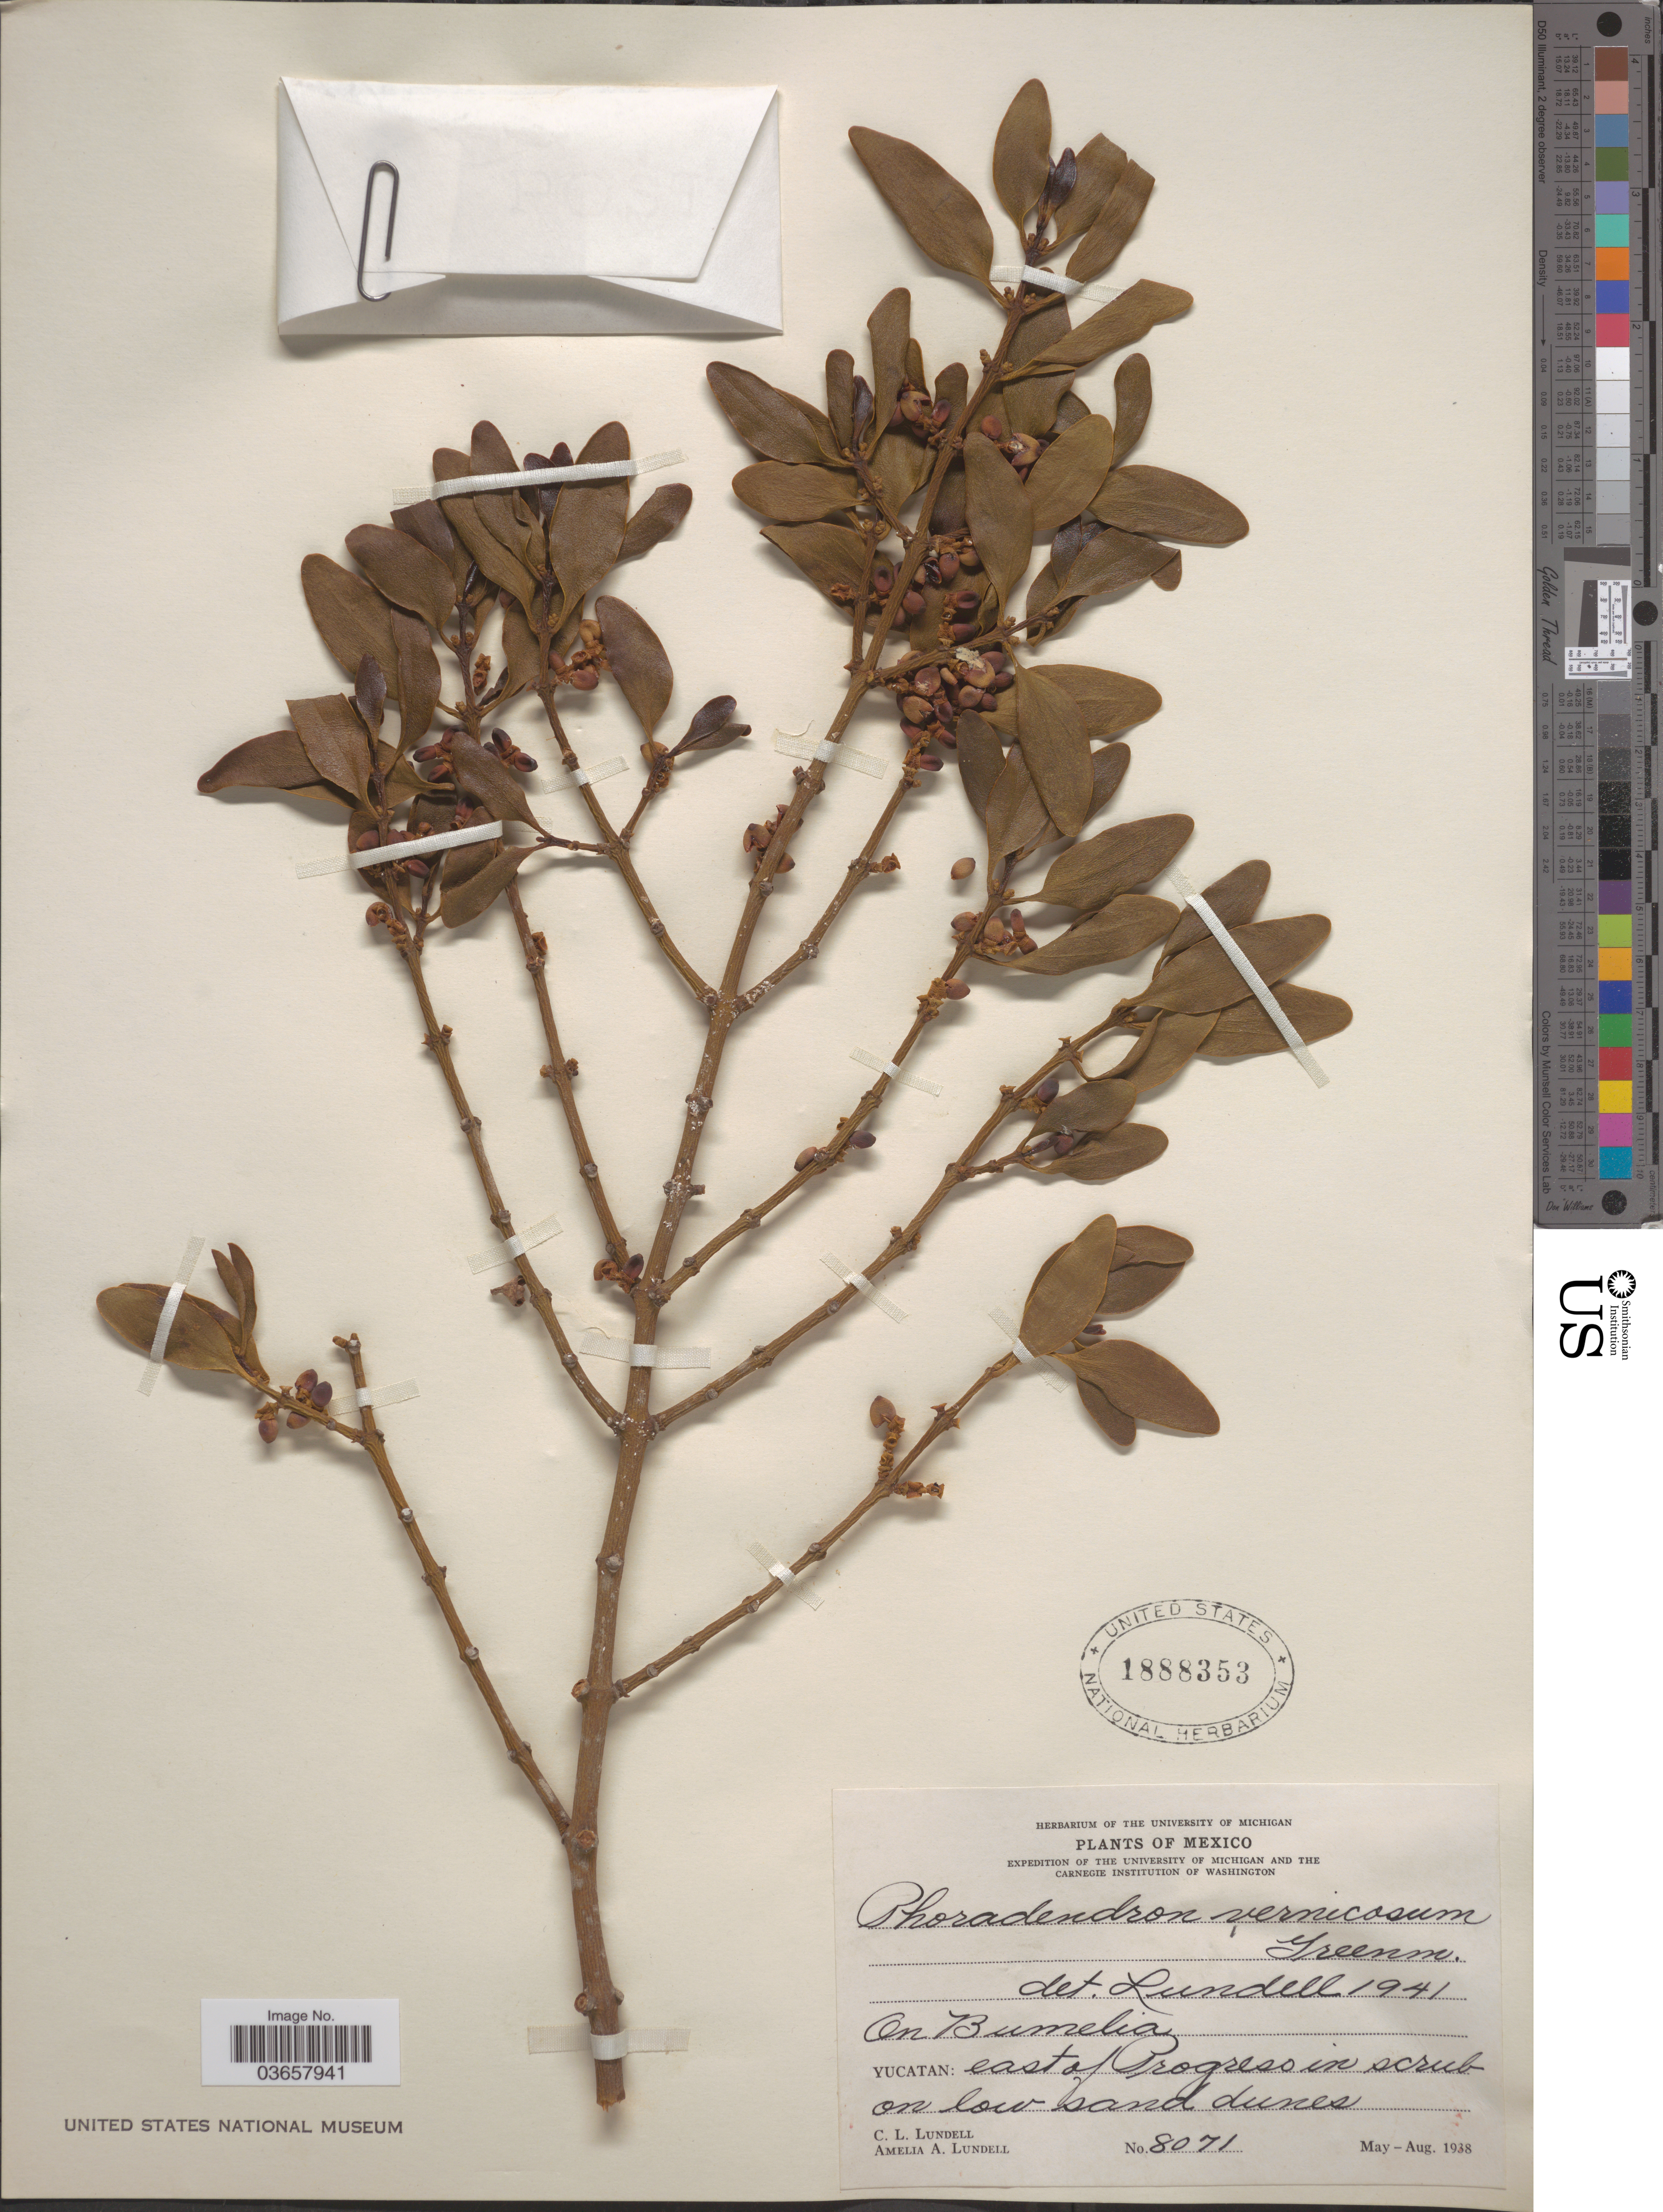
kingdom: Plantae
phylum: Tracheophyta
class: Magnoliopsida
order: Santalales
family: Viscaceae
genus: Phoradendron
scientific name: Phoradendron vernicosum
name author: Greenm.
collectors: C. L. Lundell & A. A. Lundell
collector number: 8071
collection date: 1938-05/1938-08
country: Mexico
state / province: Yucatán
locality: East of Progress in scrub on low band dunes.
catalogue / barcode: US 1888353